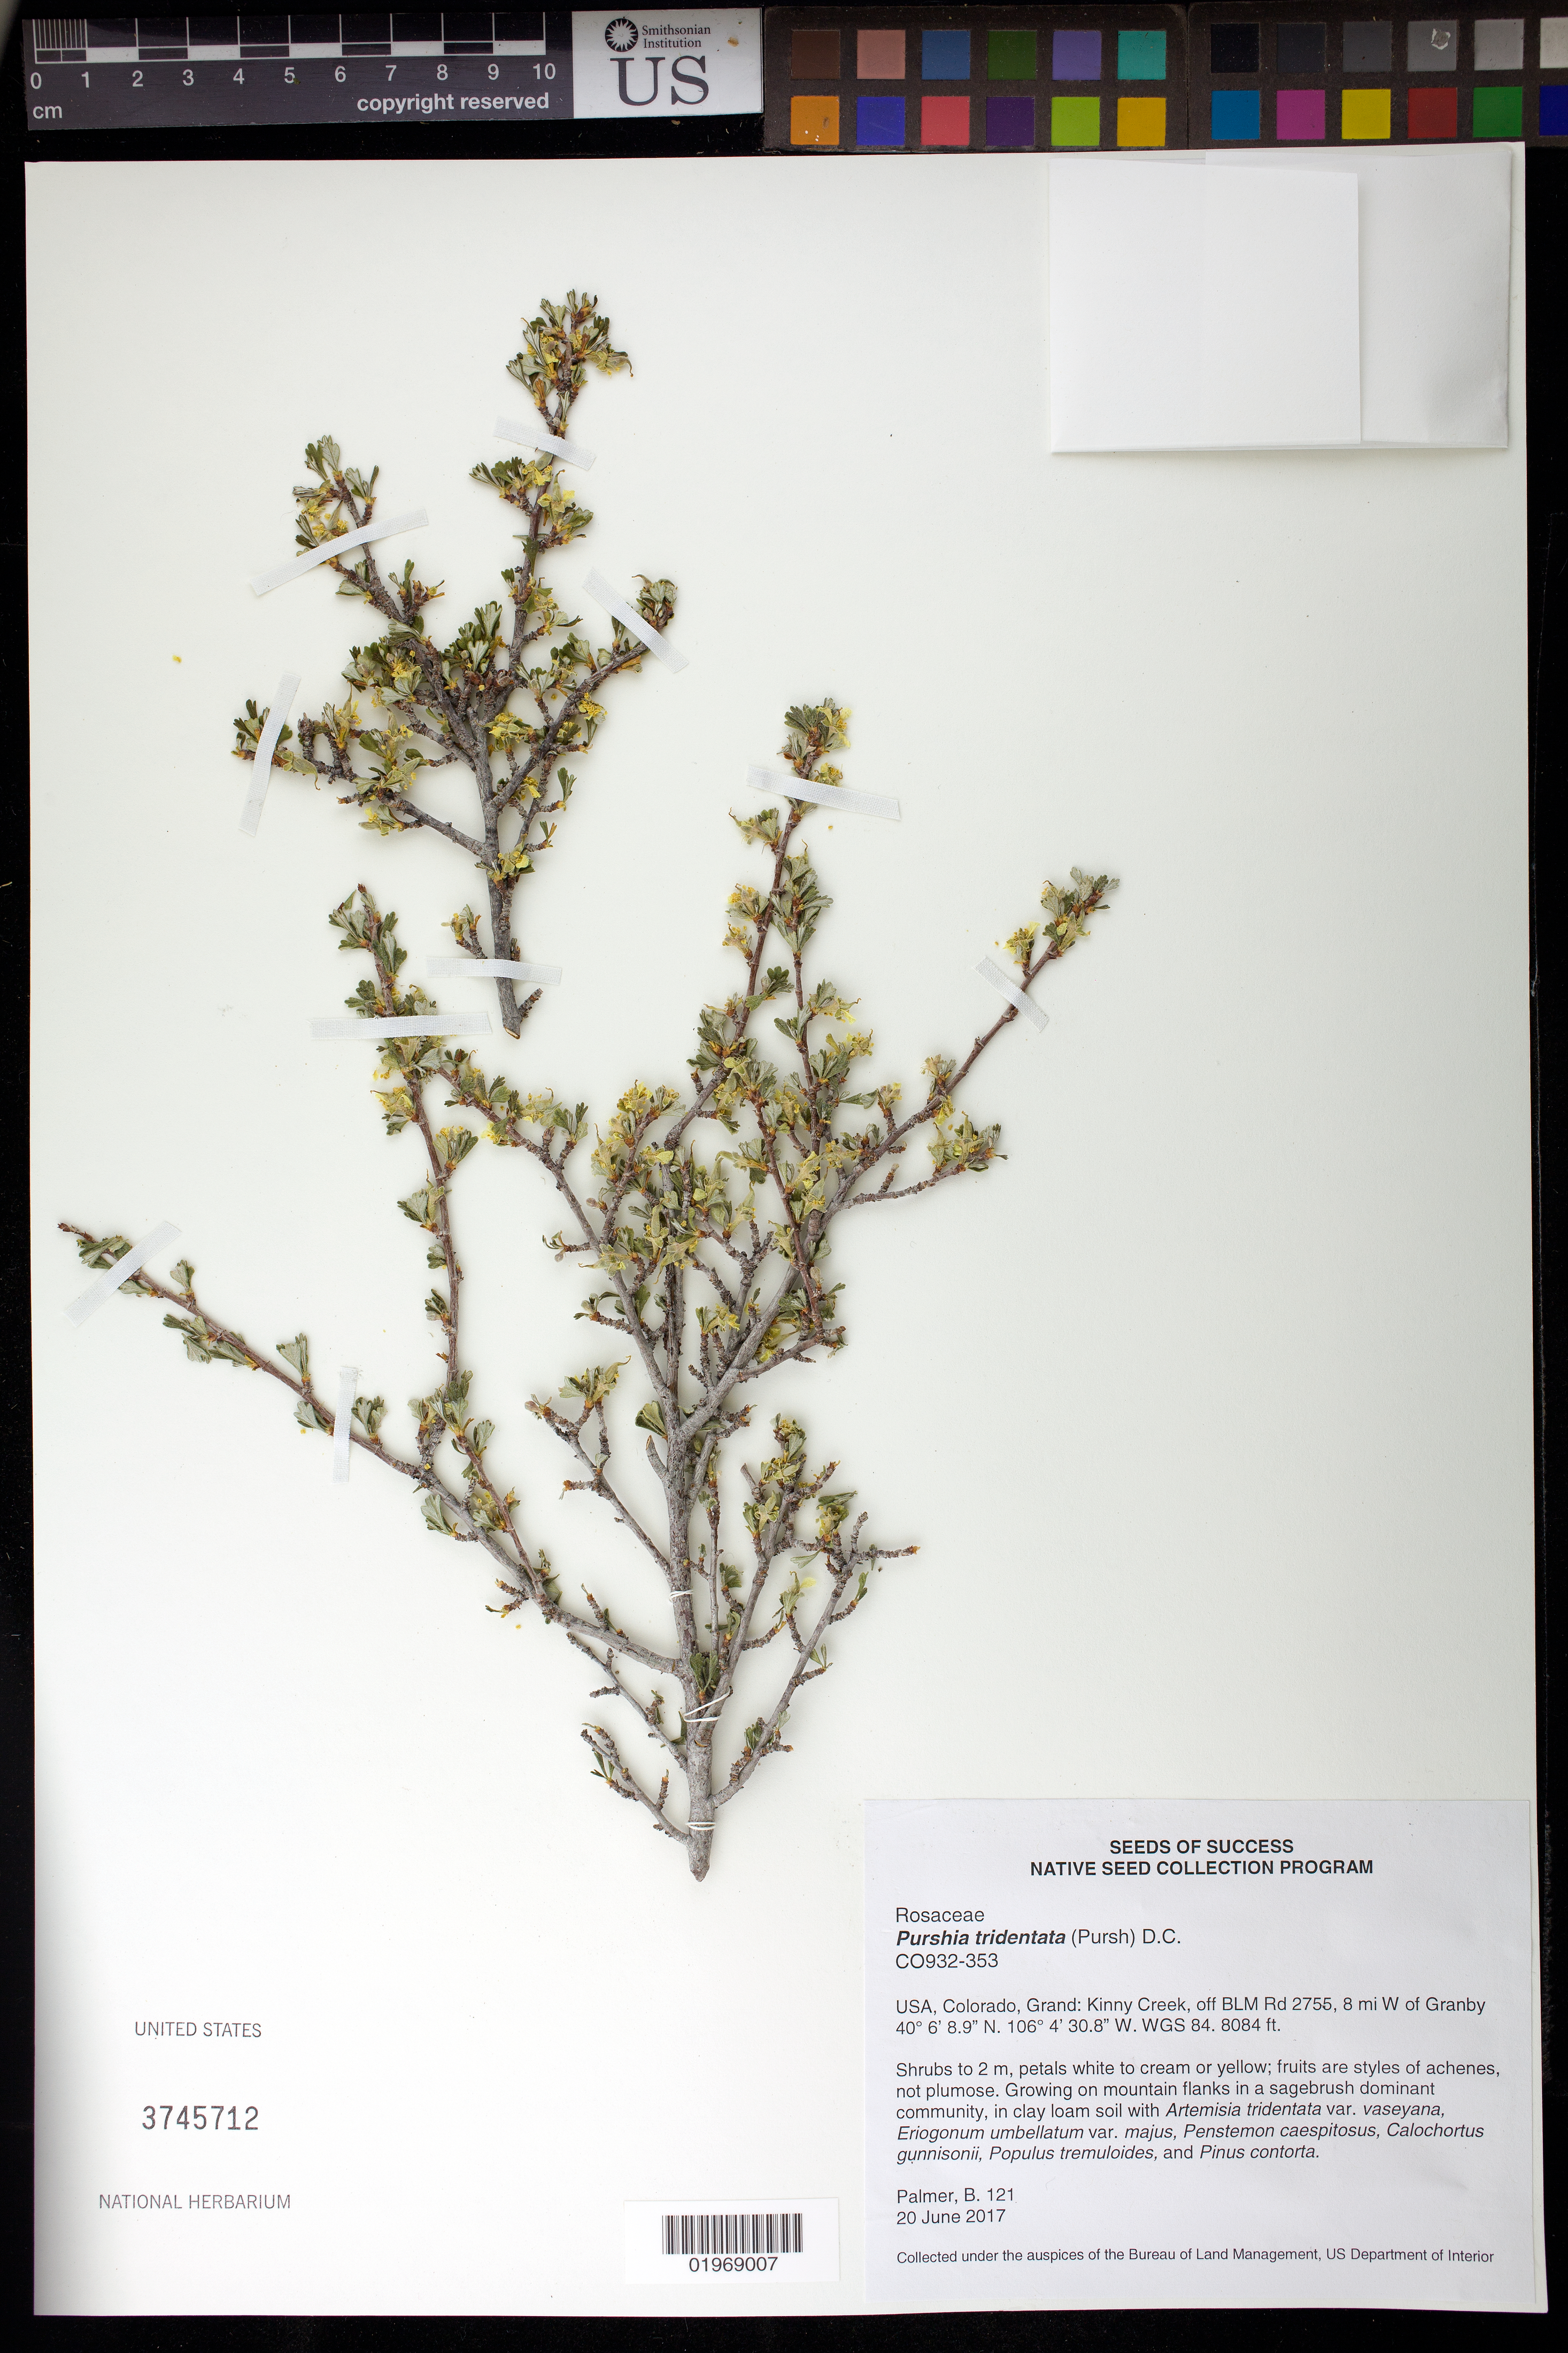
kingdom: Plantae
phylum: Tracheophyta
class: Magnoliopsida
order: Rosales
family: Rosaceae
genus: Purshia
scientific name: Purshia tridentata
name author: (Pursh) DC.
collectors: B. Palmer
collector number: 121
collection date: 2017-06-20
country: United States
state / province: Colorado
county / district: Grand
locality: Kinny Creek, off BLM Road 2755, 8 mi W of Granby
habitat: In clay loam soil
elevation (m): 2464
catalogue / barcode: US 3745712